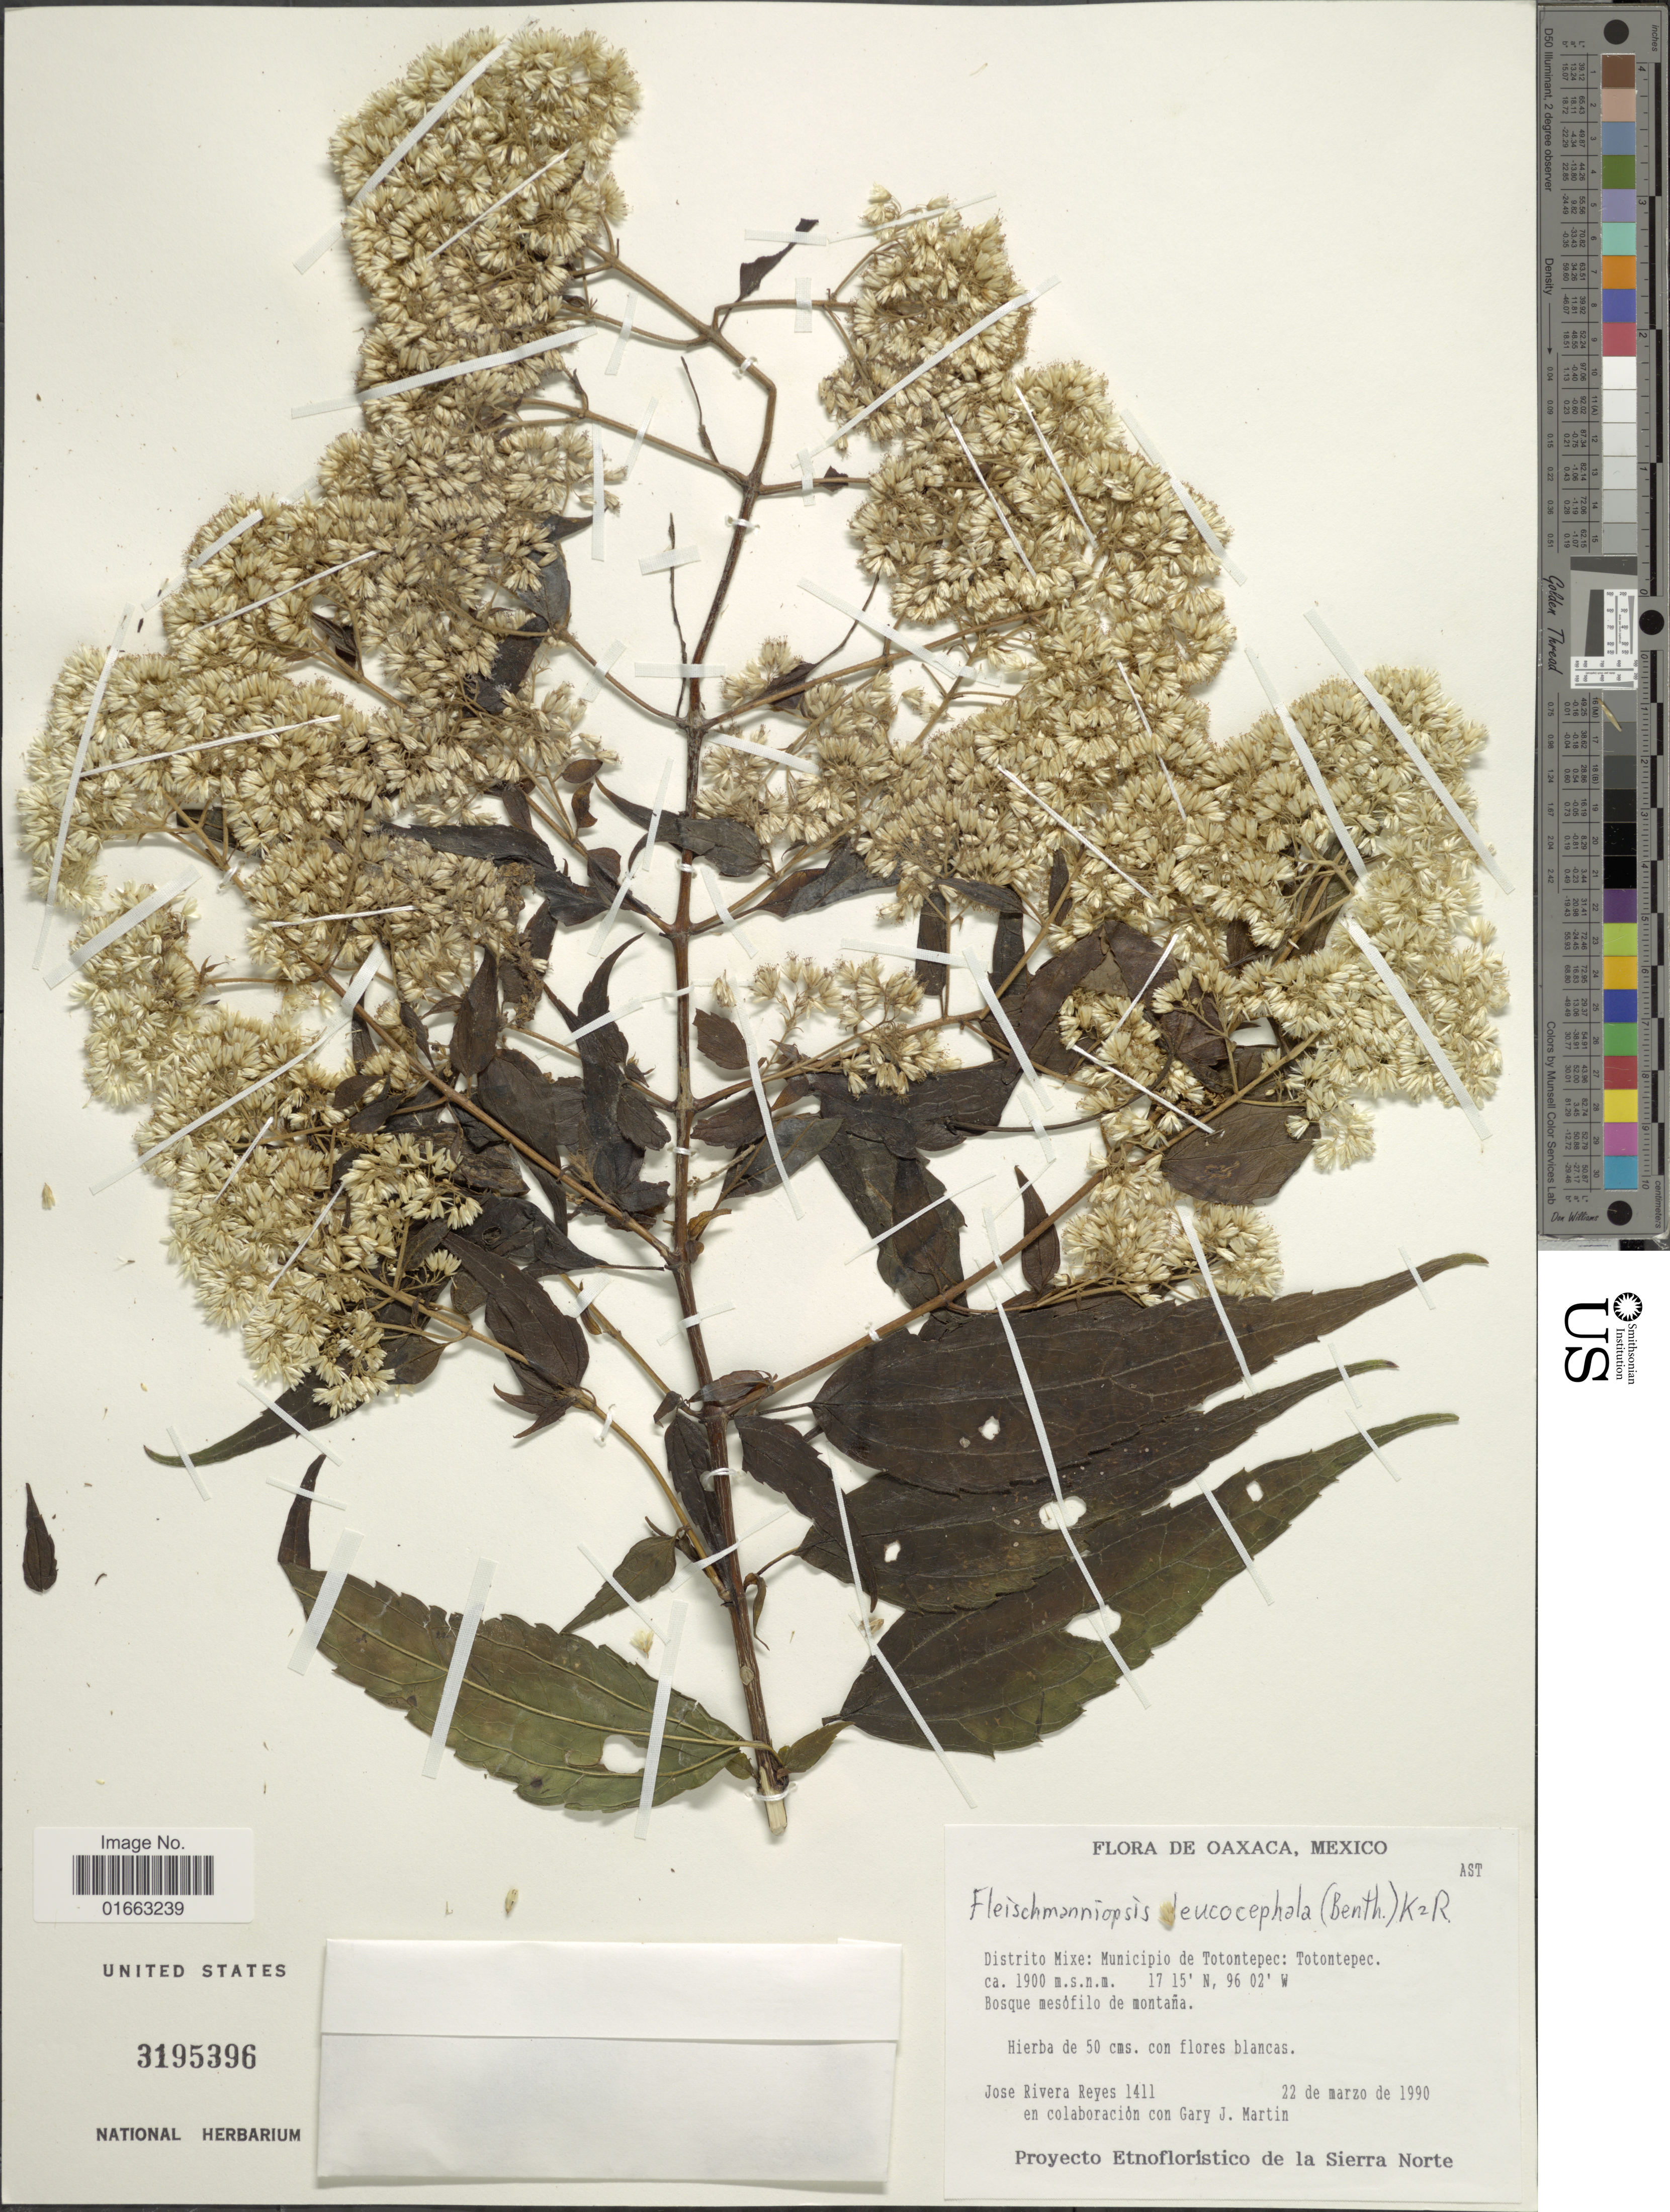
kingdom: Plantae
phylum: Tracheophyta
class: Magnoliopsida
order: Asterales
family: Asteraceae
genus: Fleischmanniopsis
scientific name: Fleischmanniopsis leucocephala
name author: (Benth.) R.M. King & H. Rob.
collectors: J. Reyes & G. J. Martin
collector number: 1411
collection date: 1990-03-22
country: Mexico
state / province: Oaxaca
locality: Distrito Mixe: Municipio de Totontepec: Totontepec, bosque mesófilo de montaña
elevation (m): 1900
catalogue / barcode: US 3195396